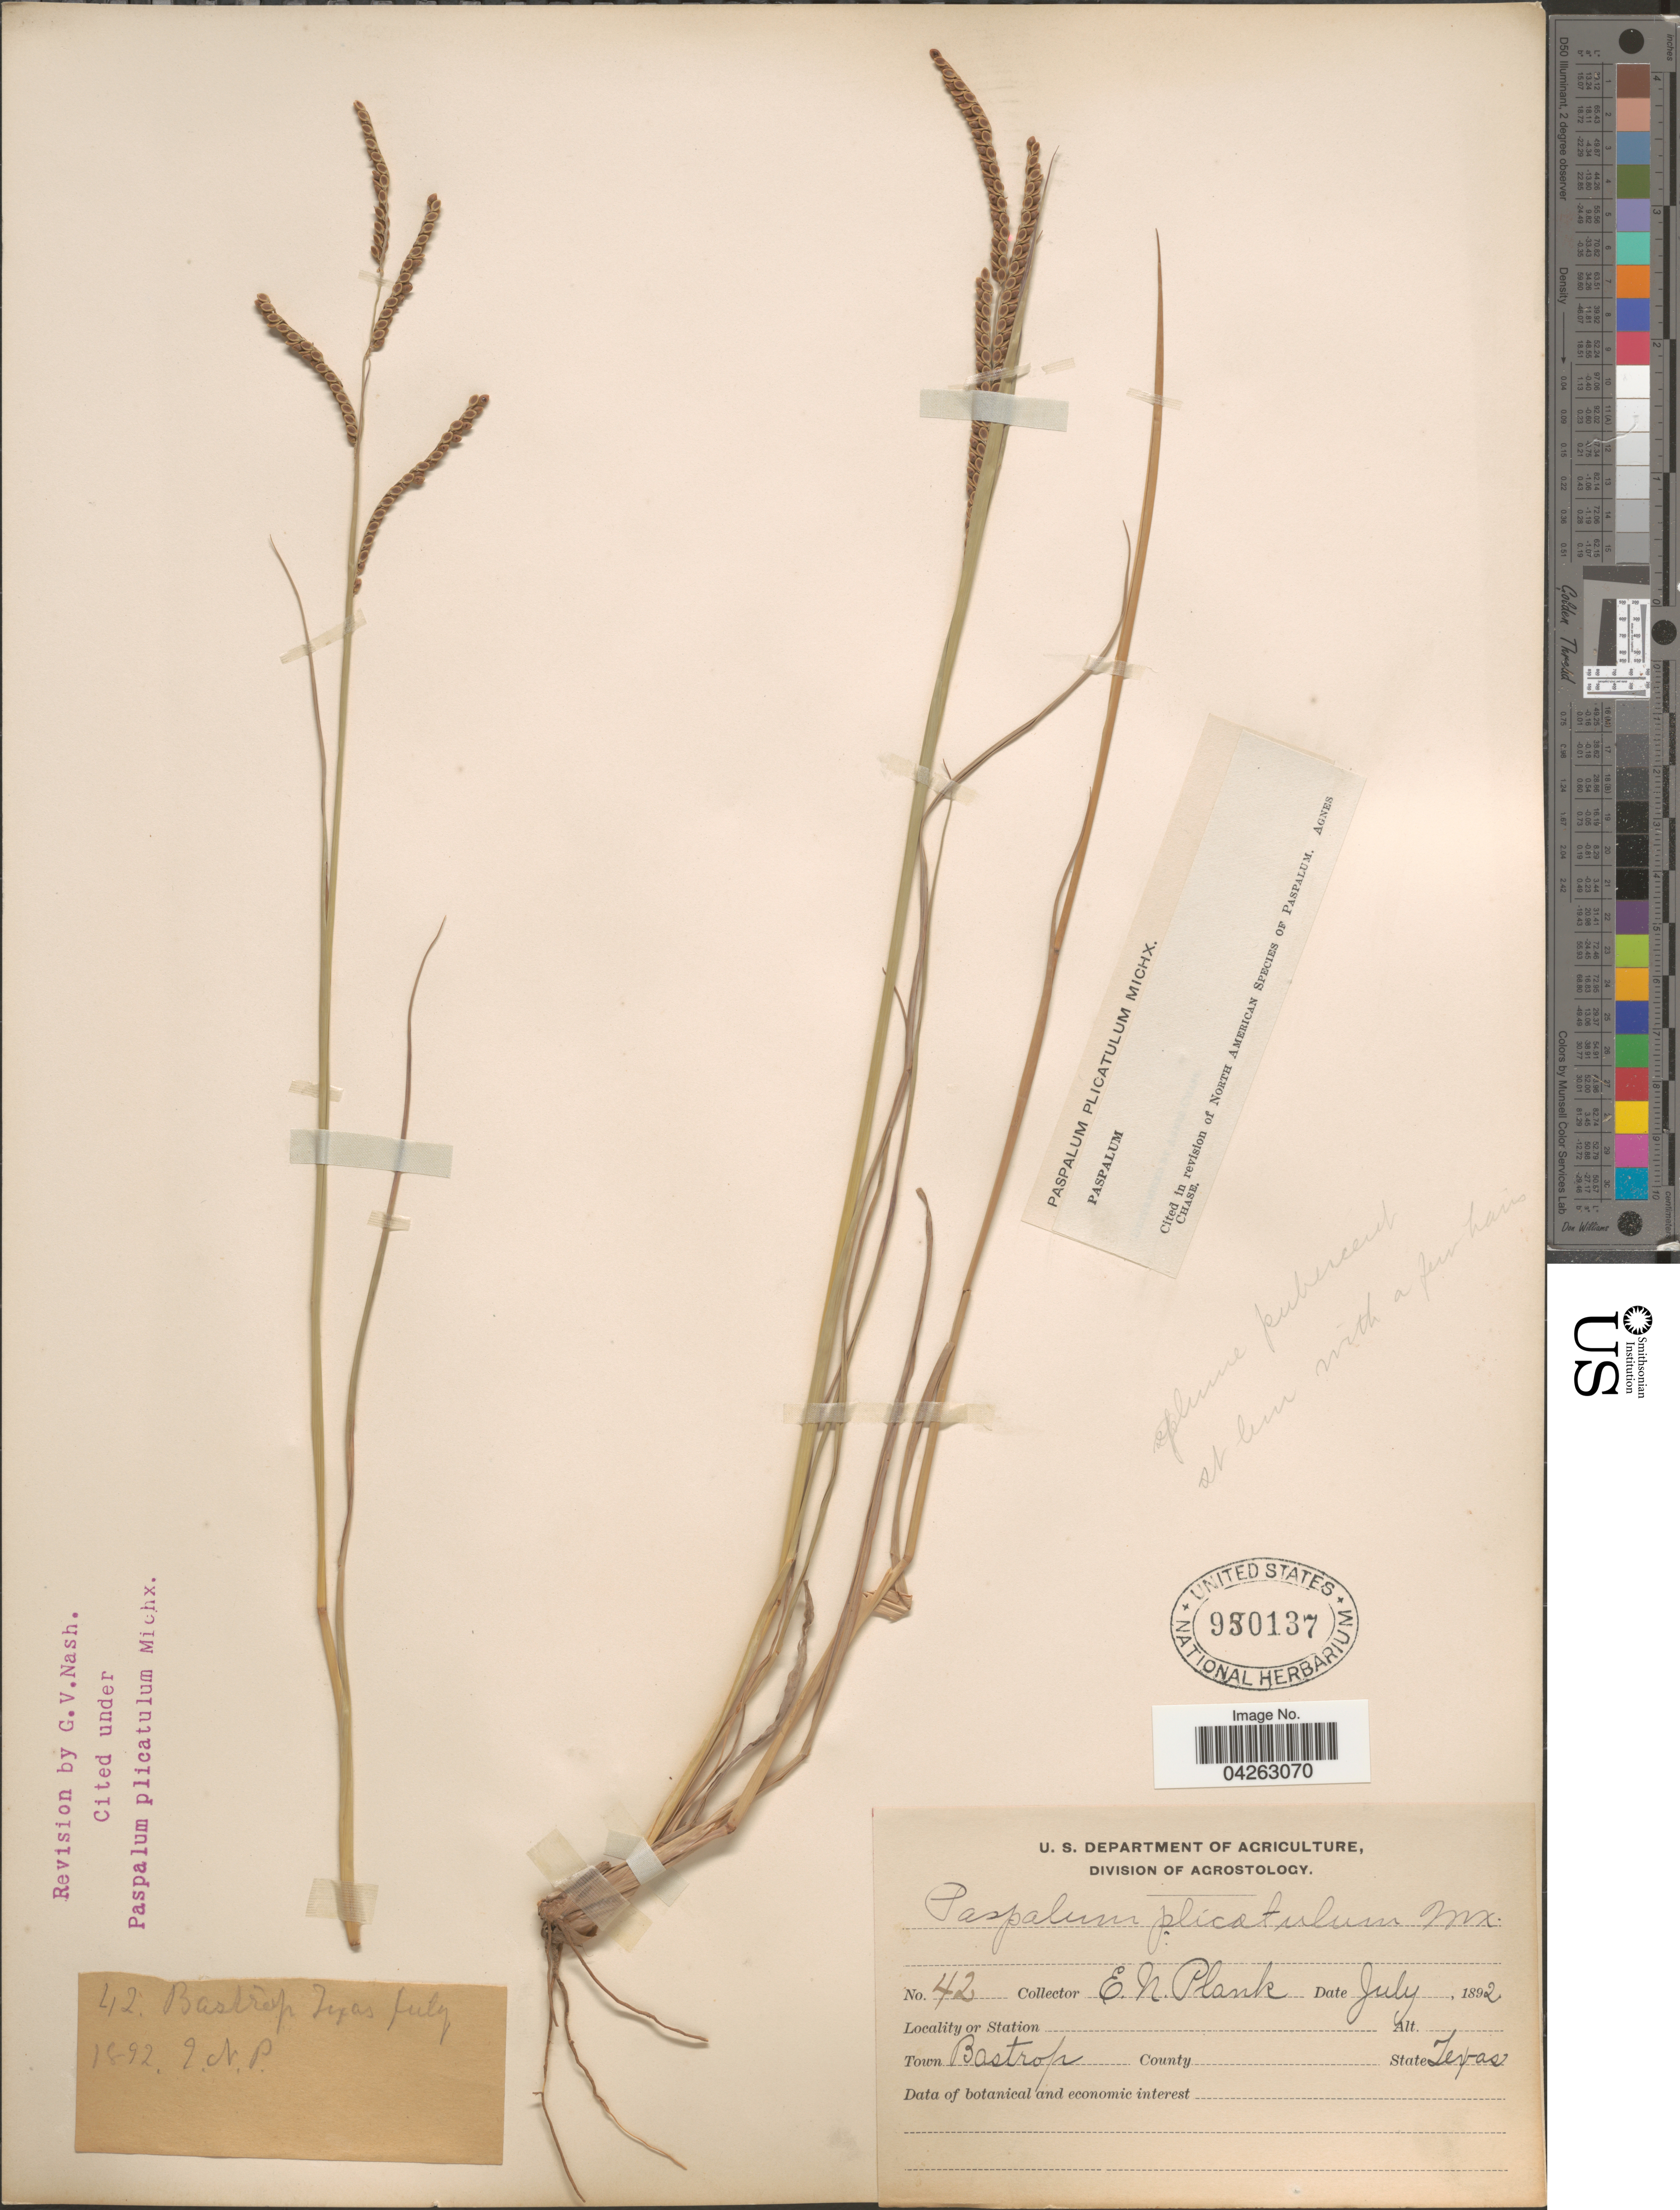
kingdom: Plantae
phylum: Tracheophyta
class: Liliopsida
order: Poales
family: Poaceae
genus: Paspalum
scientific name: Paspalum plicatulum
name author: Michx.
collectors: E. Plank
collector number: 42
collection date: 1892-07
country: United States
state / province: Texas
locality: Town Bastrop.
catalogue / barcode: US 950137